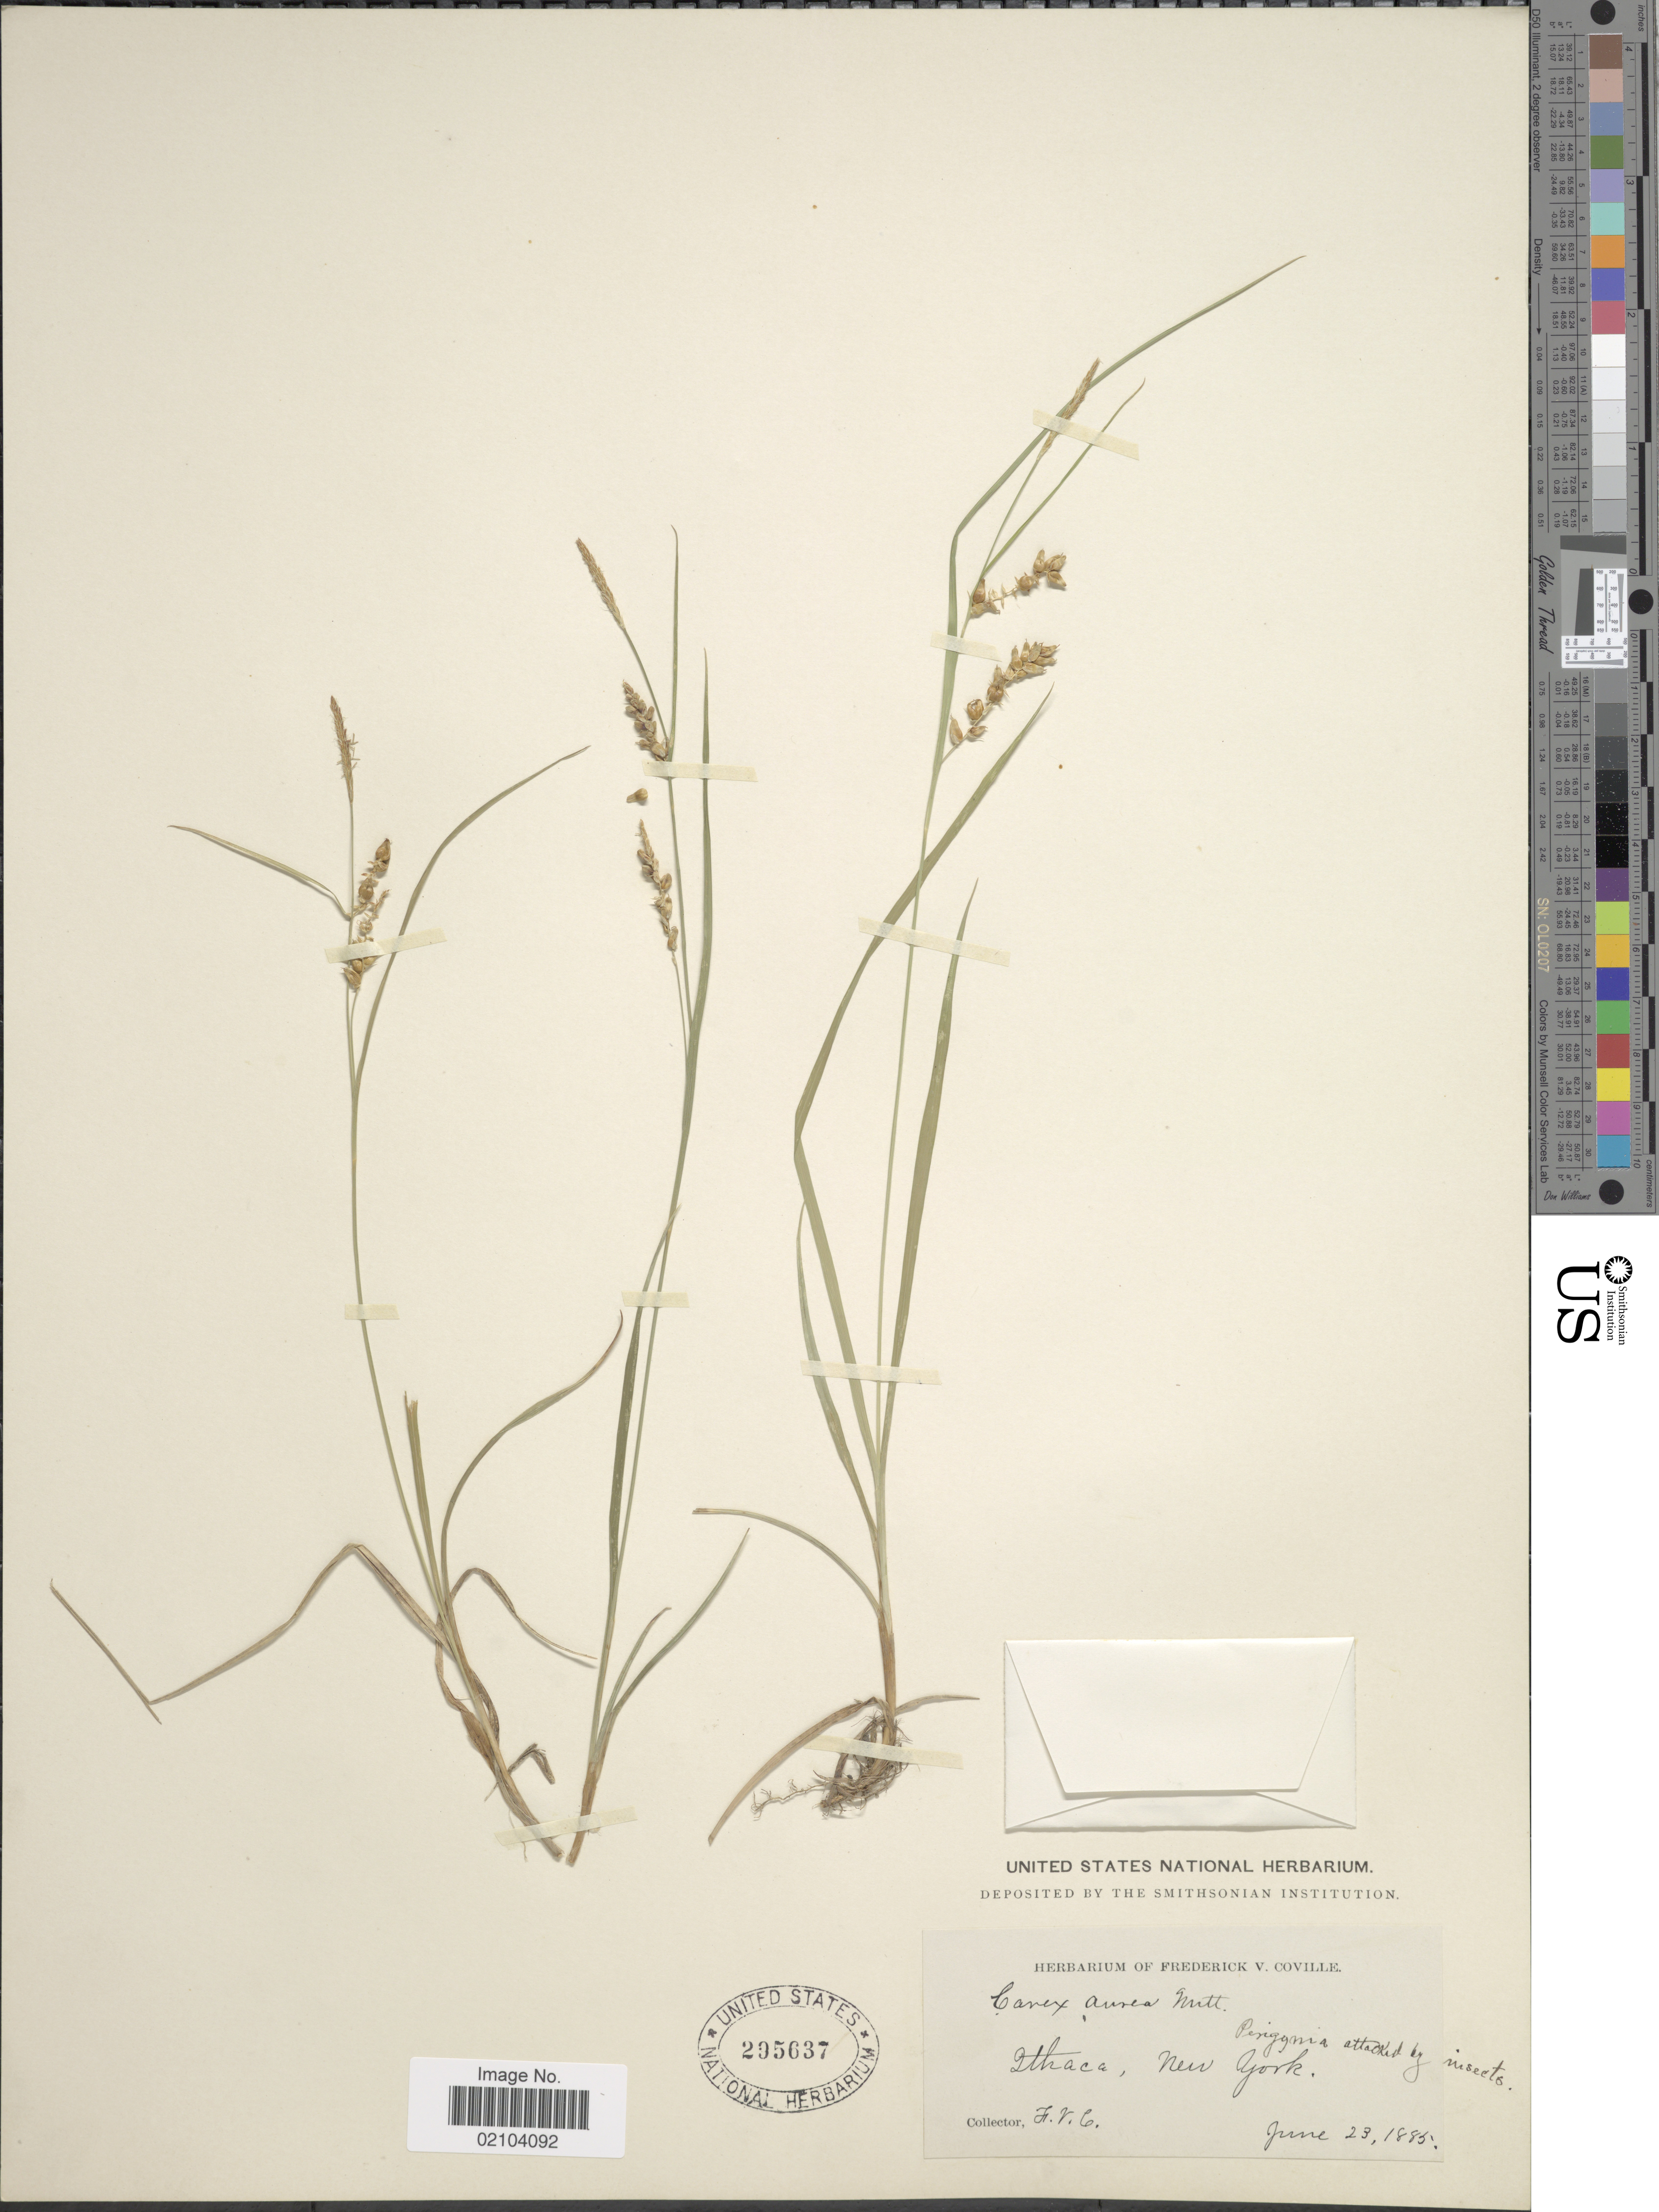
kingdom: Plantae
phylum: Tracheophyta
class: Liliopsida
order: Poales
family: Cyperaceae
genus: Carex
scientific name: Carex aurea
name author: Nutt.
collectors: F. V. Coville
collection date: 1885-06-23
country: United States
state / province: New York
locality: Ithaca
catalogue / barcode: US 295637